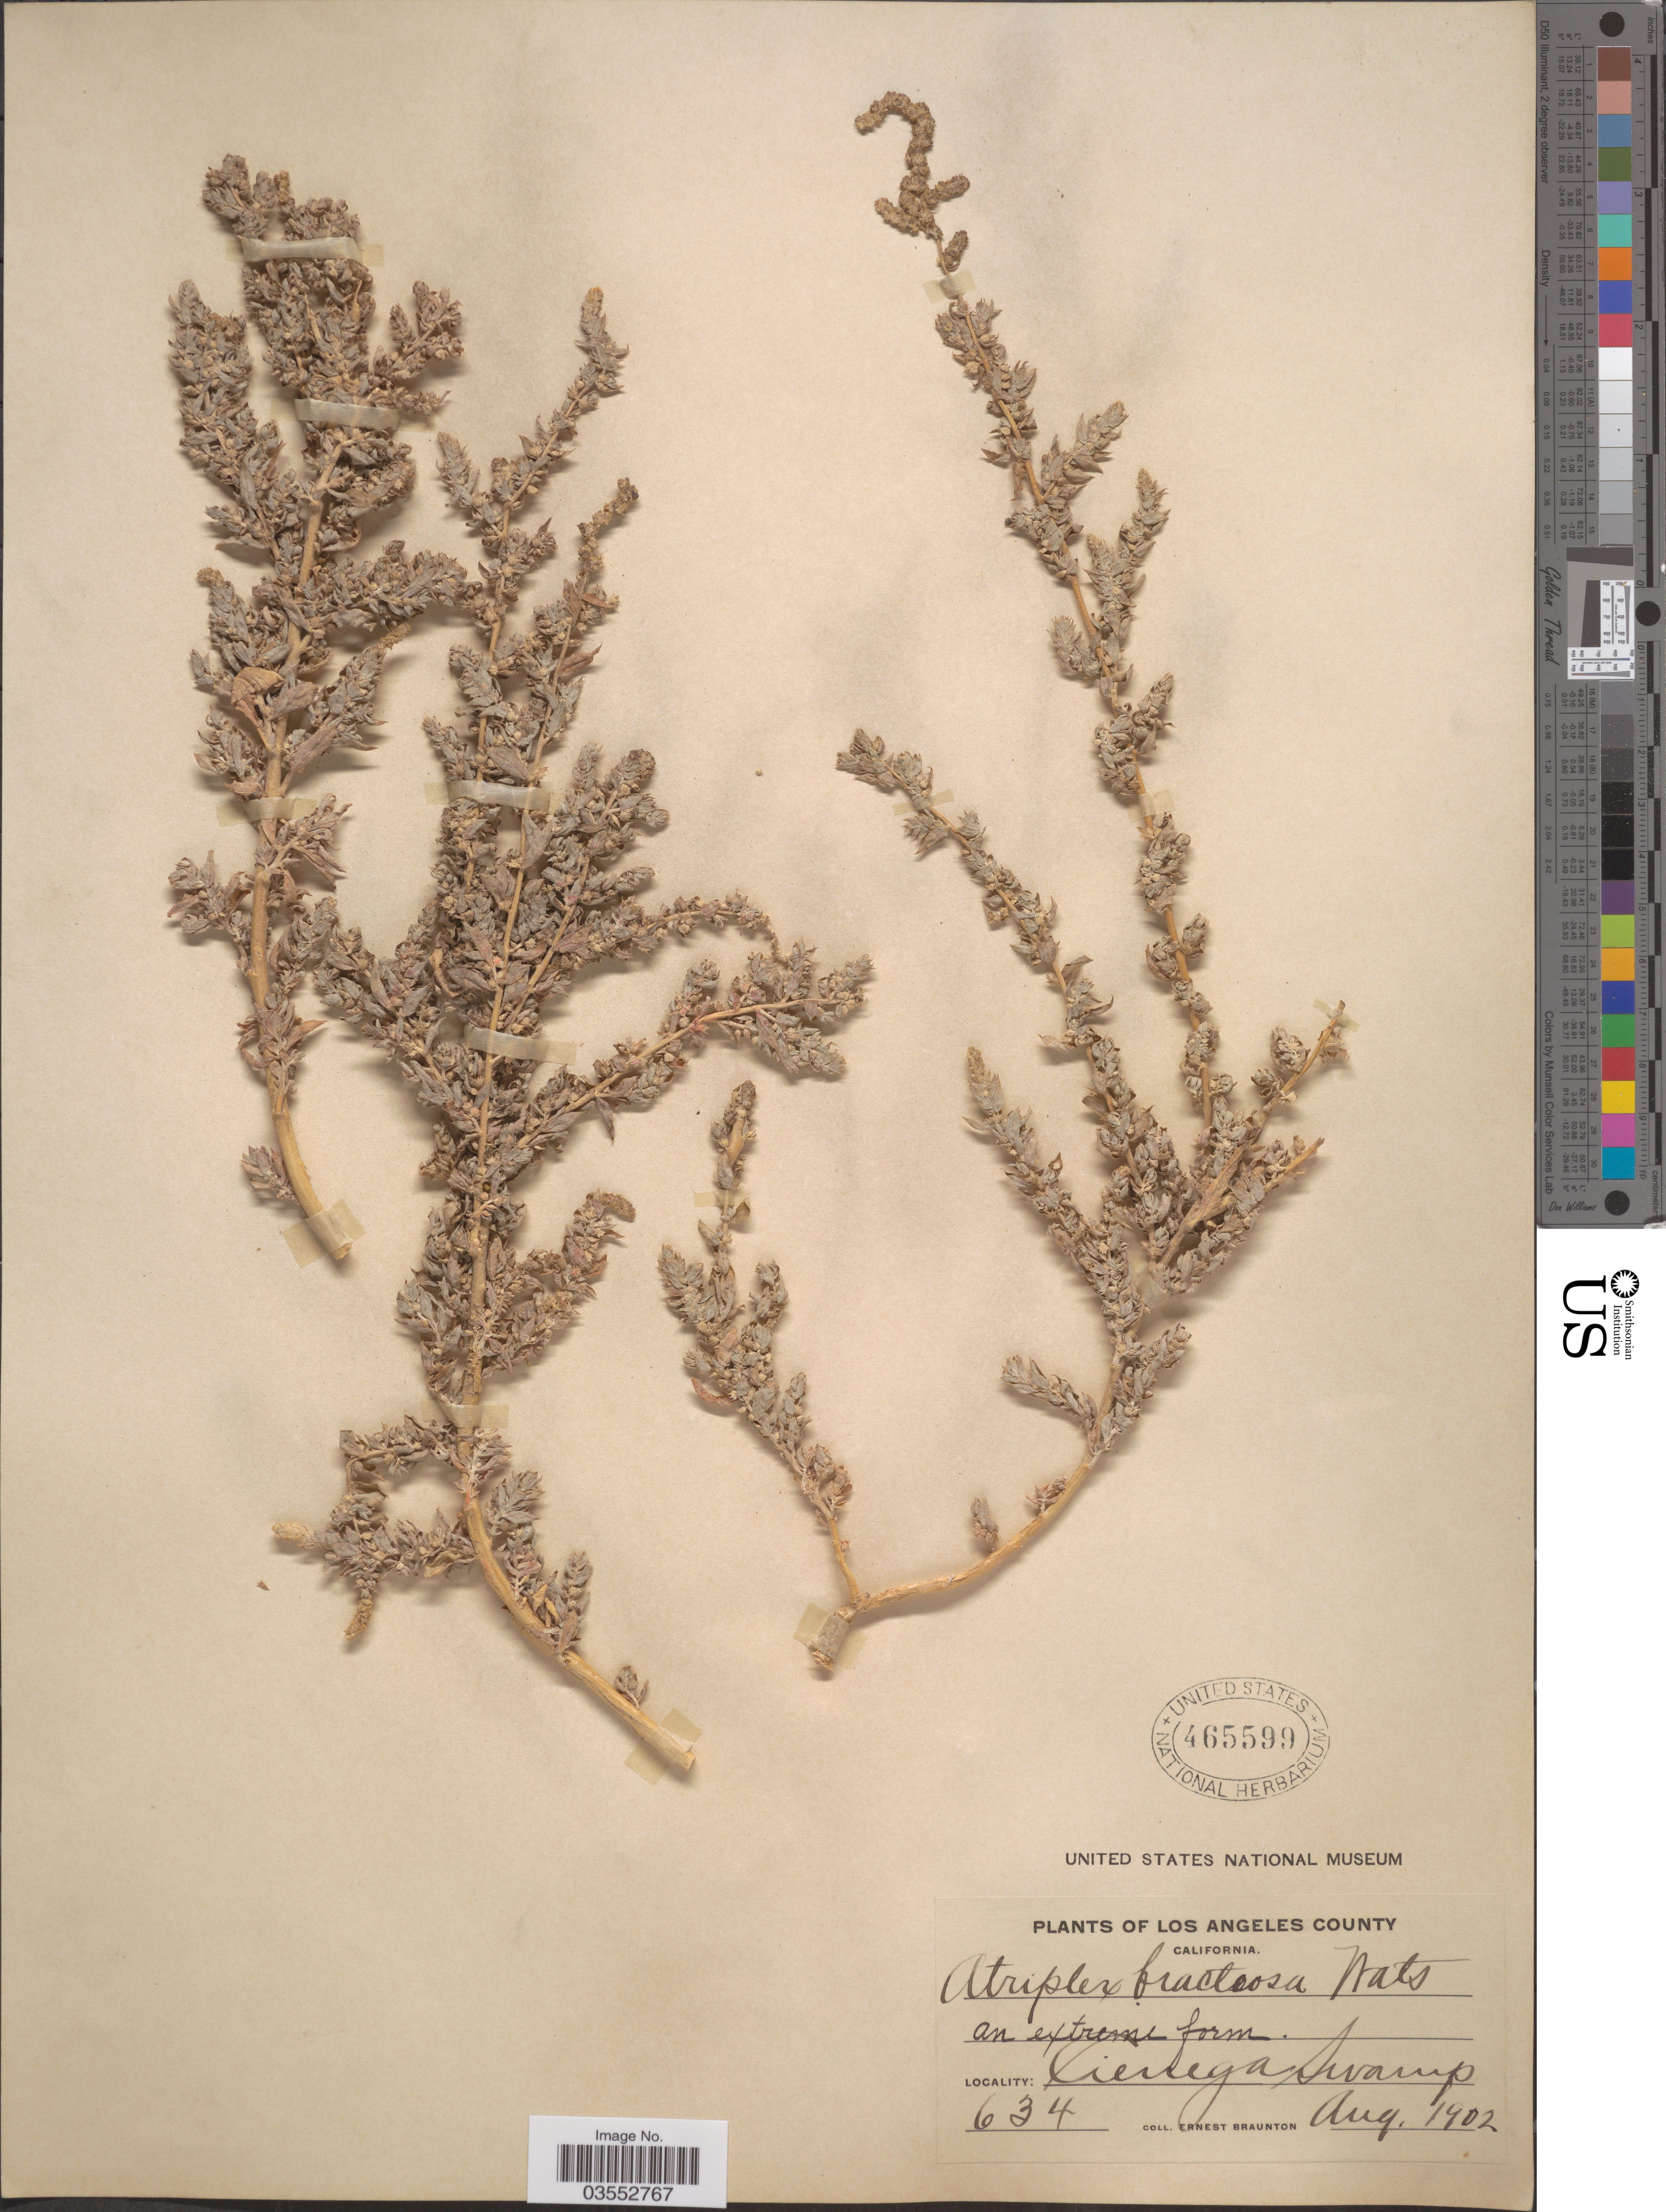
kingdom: Plantae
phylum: Tracheophyta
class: Magnoliopsida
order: Caryophyllales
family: Amaranthaceae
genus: Atriplex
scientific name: Atriplex serenana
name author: A. Nelson ex Abrams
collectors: E. Braunton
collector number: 634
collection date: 1902-08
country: United States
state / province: California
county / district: Los Angeles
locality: Los Angeles County. Cienega Swamp.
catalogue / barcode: US 465599